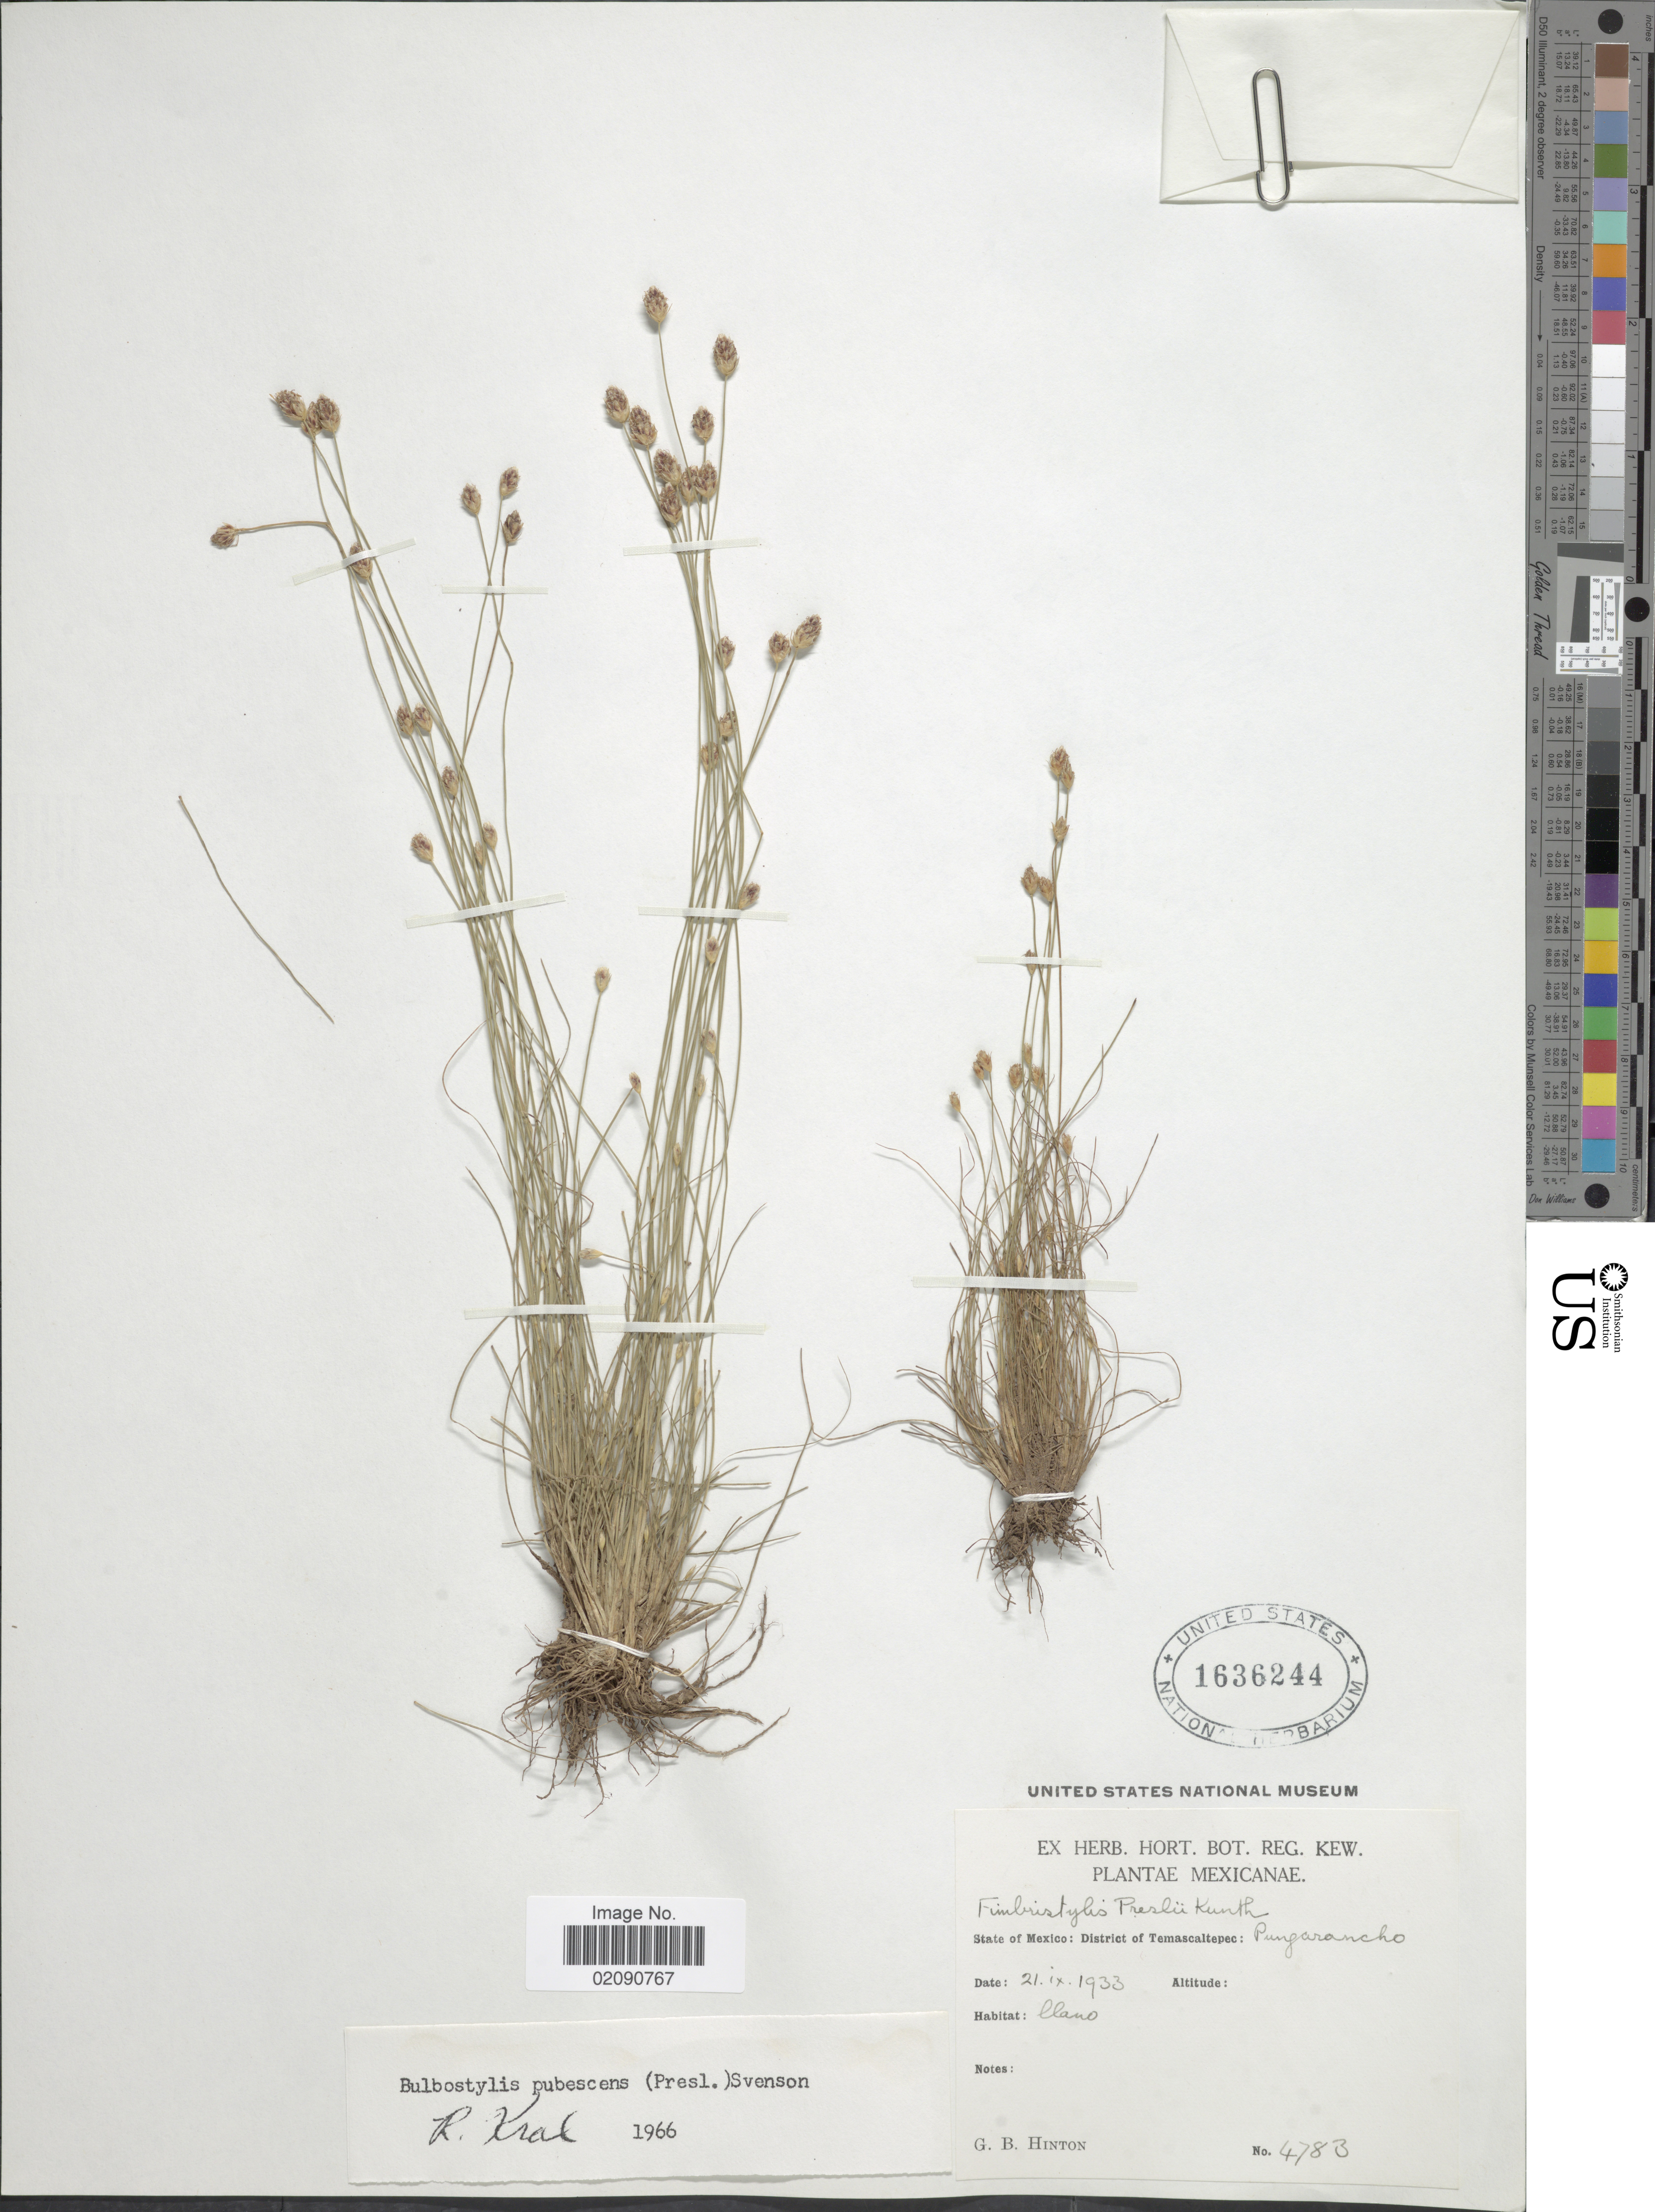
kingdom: Plantae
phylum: Tracheophyta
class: Liliopsida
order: Poales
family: Cyperaceae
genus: Bulbostylis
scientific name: Bulbostylis pubescens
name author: (J. Presl & C. Presl) Svenson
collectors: G. B. Hinton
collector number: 4783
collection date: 1933-09-21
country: Mexico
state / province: México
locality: State of Mexico: District of Temascaltepec: Pungarancho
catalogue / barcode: US 1636244